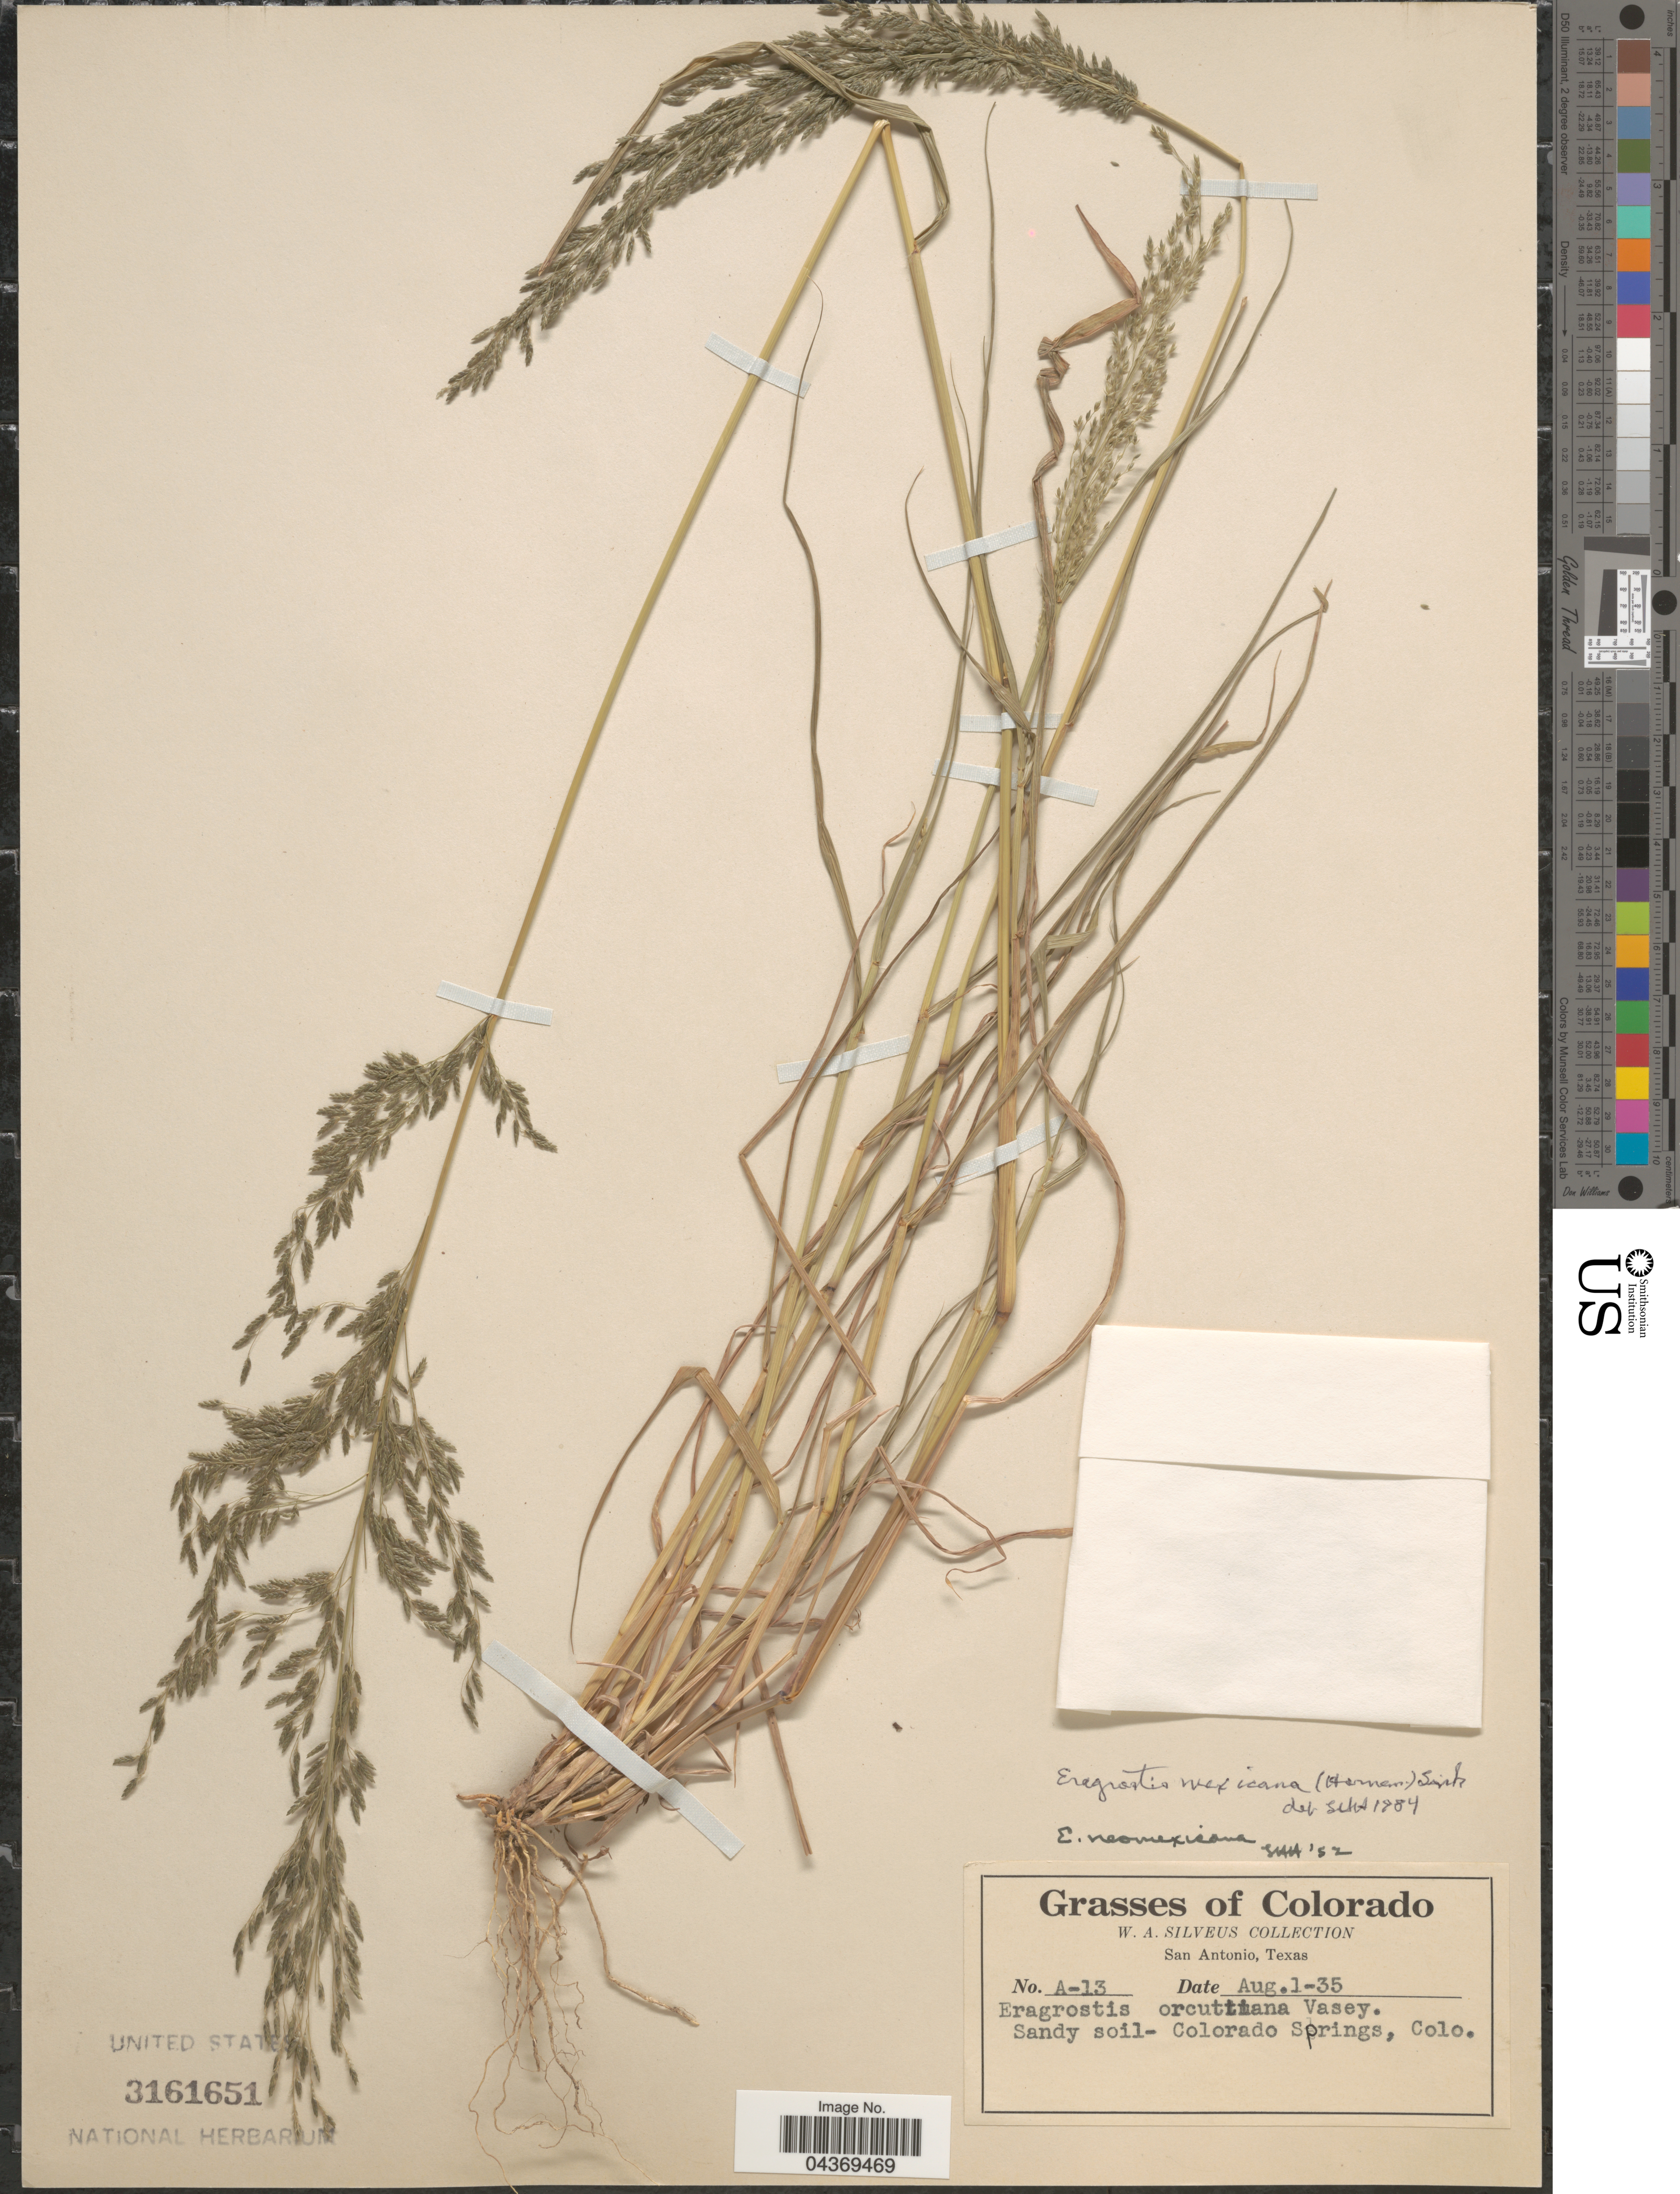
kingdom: Plantae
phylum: Tracheophyta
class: Liliopsida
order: Poales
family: Poaceae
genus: Eragrostis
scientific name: Eragrostis mexicana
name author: (Hornem.) Link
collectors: W. Silveus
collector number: A-13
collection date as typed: Transcribed d/m/y: 1/8/35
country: United States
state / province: Colorado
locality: Sandy soil- Colorado Springs.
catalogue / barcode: US 3161651